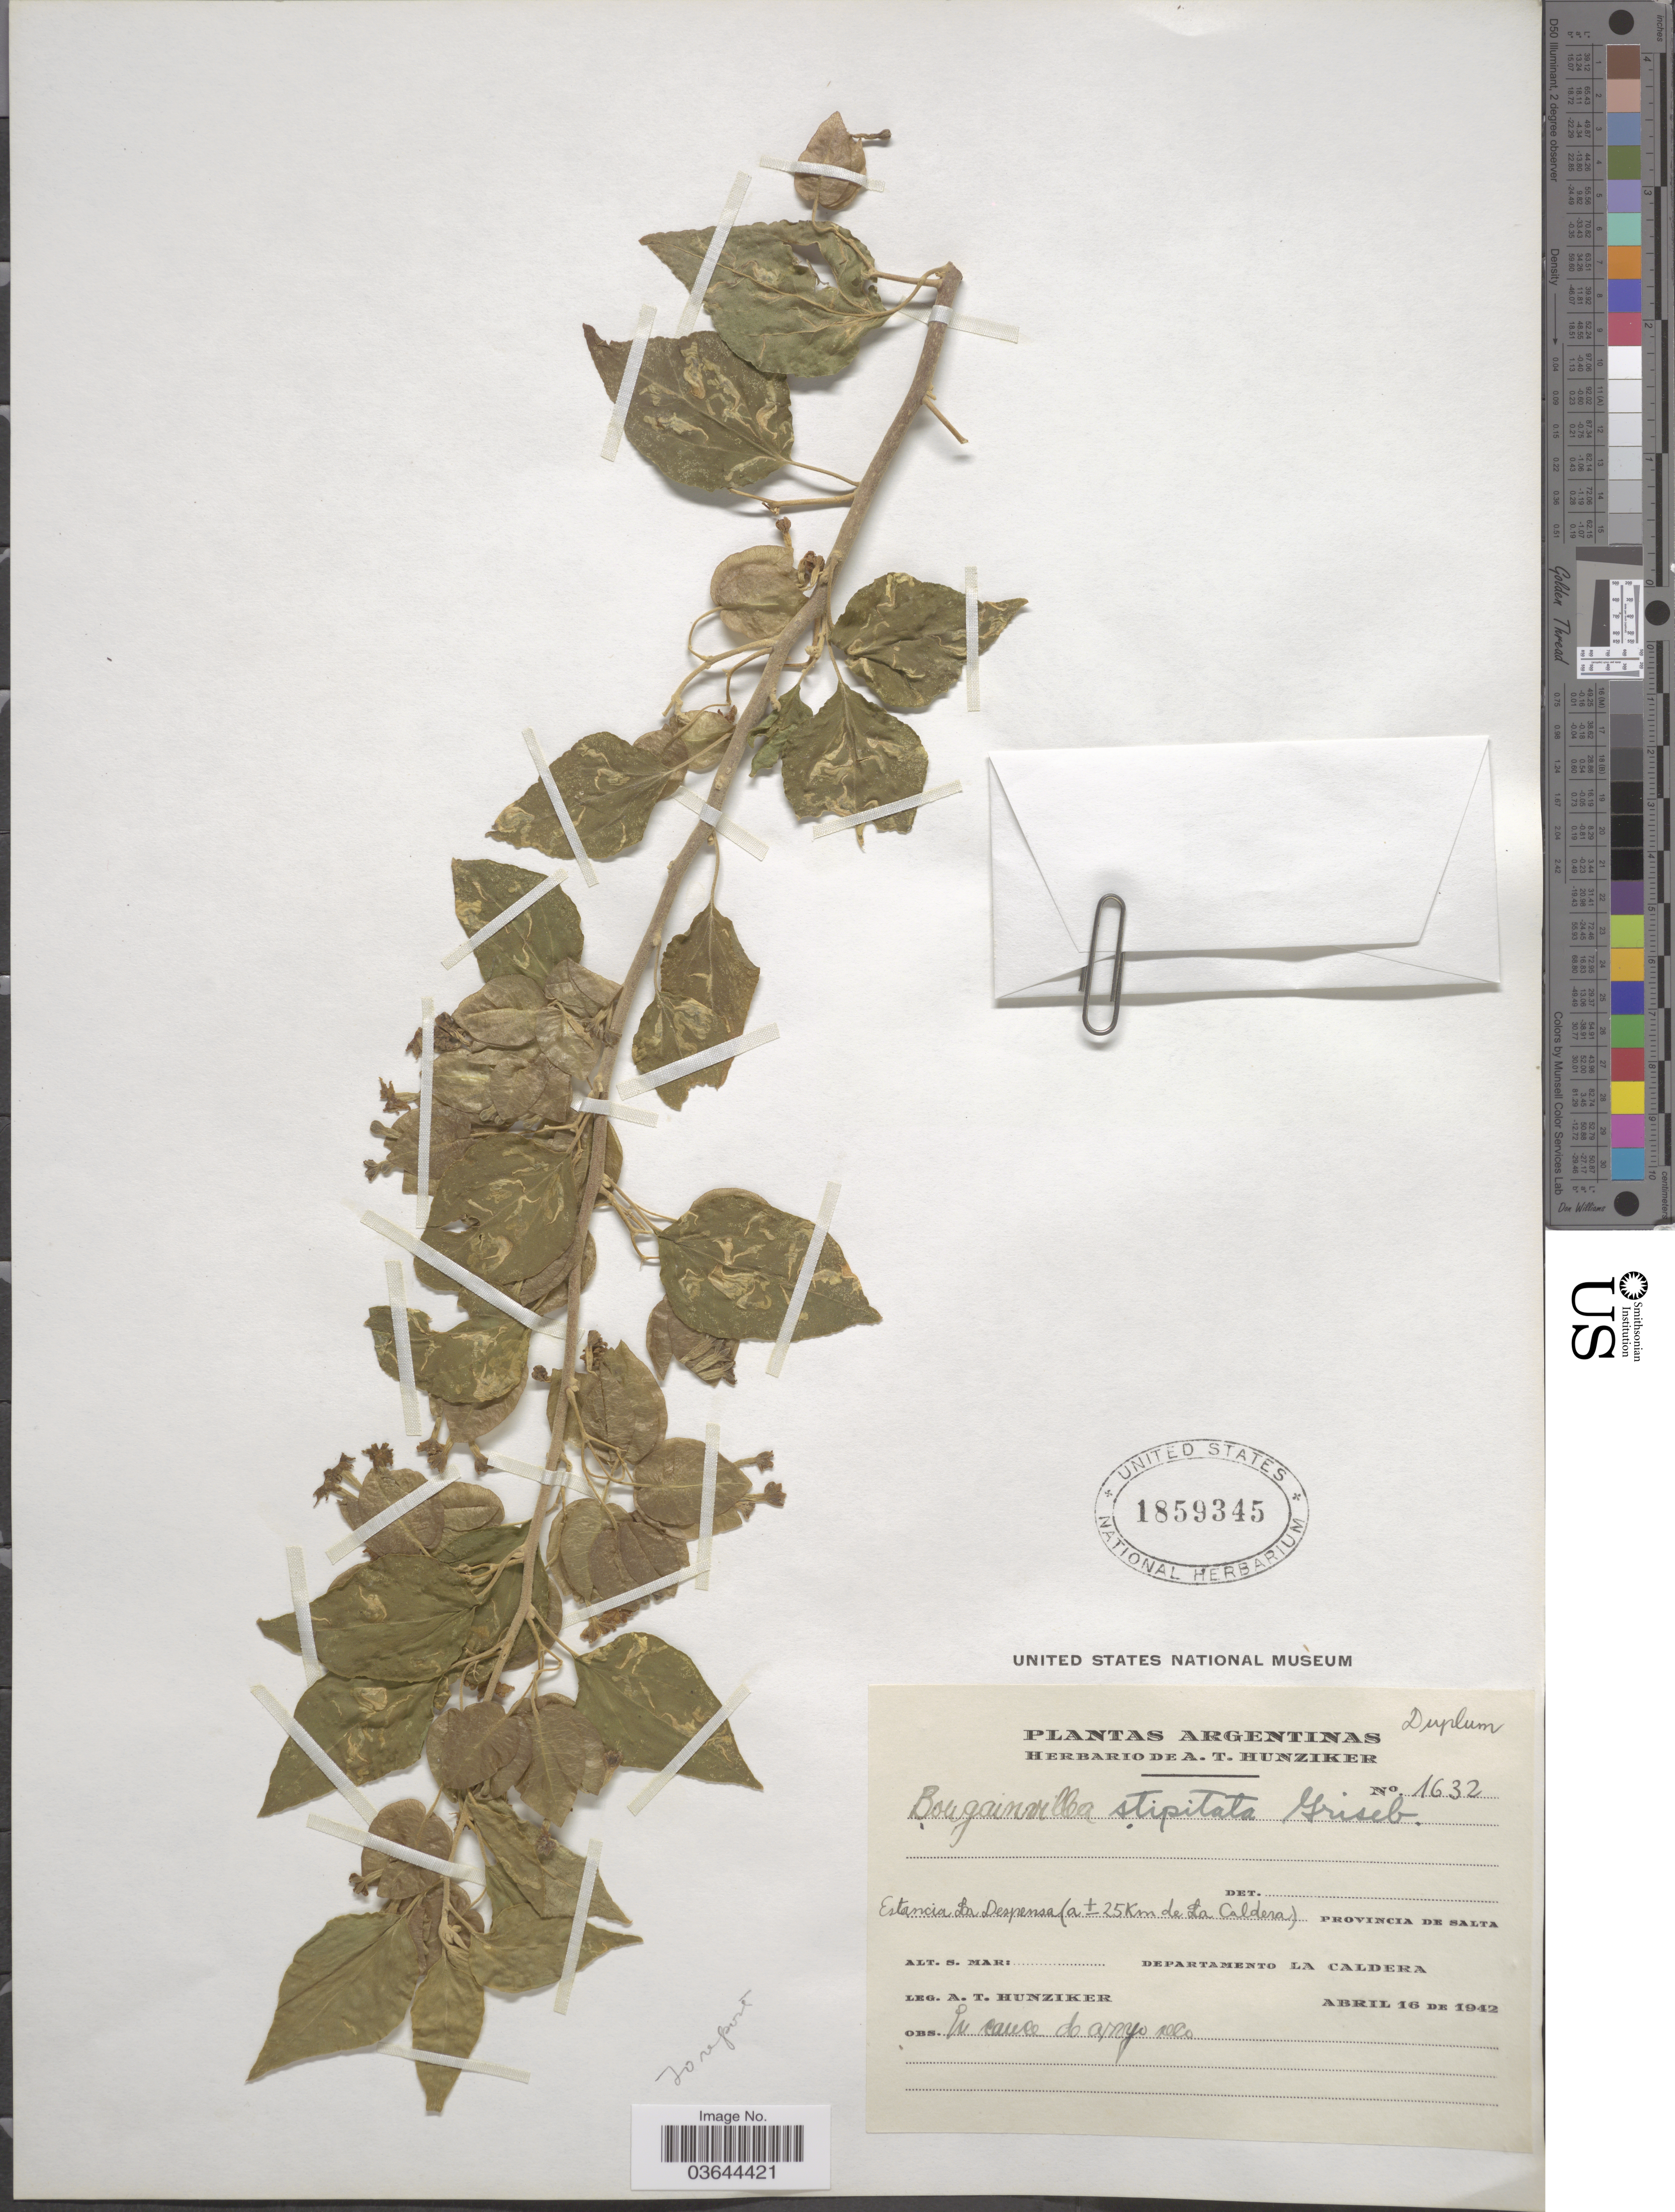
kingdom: Plantae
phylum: Tracheophyta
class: Magnoliopsida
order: Caryophyllales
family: Nyctaginaceae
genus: Bougainvillea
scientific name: Bougainvillea stipitata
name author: Griseb.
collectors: A. T. Hunziker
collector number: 1632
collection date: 1942-04-16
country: Argentina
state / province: Salta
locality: Estancia La Despensa (a ± 25 Km de La Caldera). Departamento La Caldera.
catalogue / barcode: US 1859345